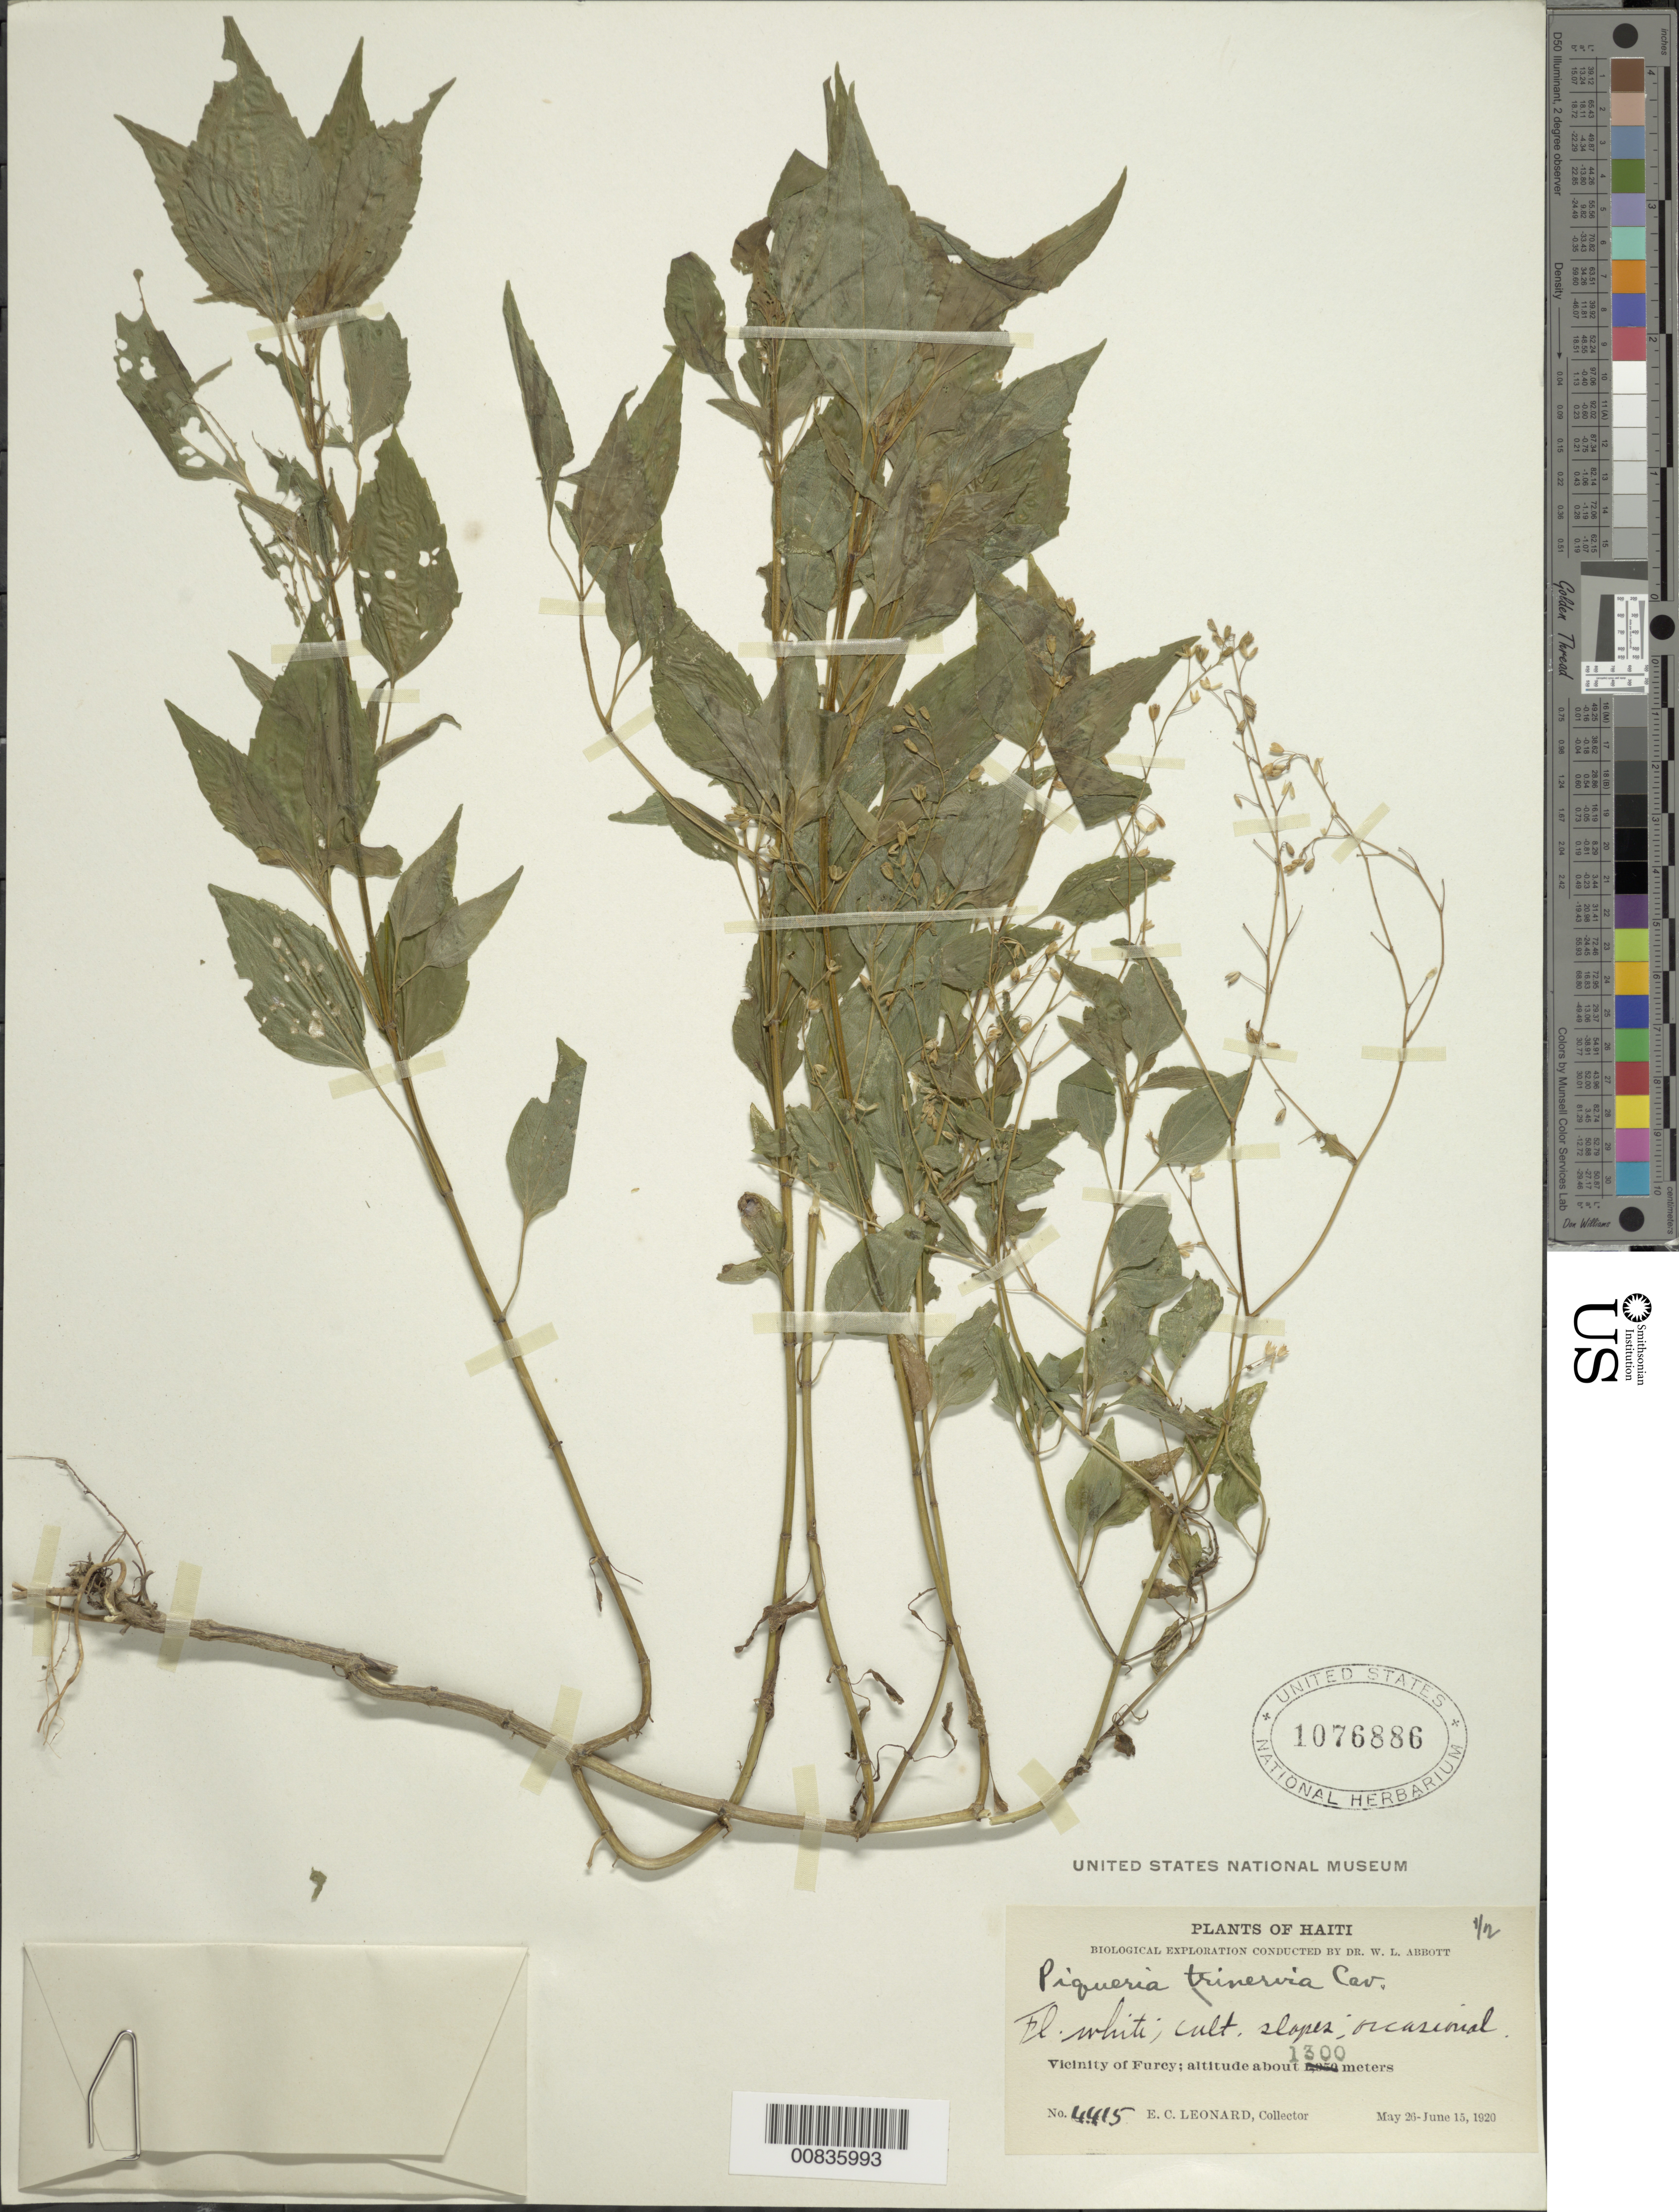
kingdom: Plantae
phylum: Tracheophyta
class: Magnoliopsida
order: Asterales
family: Asteraceae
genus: Piqueria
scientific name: Piqueria trinervia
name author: Cav.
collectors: E. C. Leonard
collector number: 4415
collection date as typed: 26 May 1920 to 15 Jun 1920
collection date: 1920-05-26/1920-06-15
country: Haiti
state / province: Ouest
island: Hispaniola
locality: Vicinity of Furcy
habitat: Cultivated slopes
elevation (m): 1300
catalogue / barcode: US 1076886